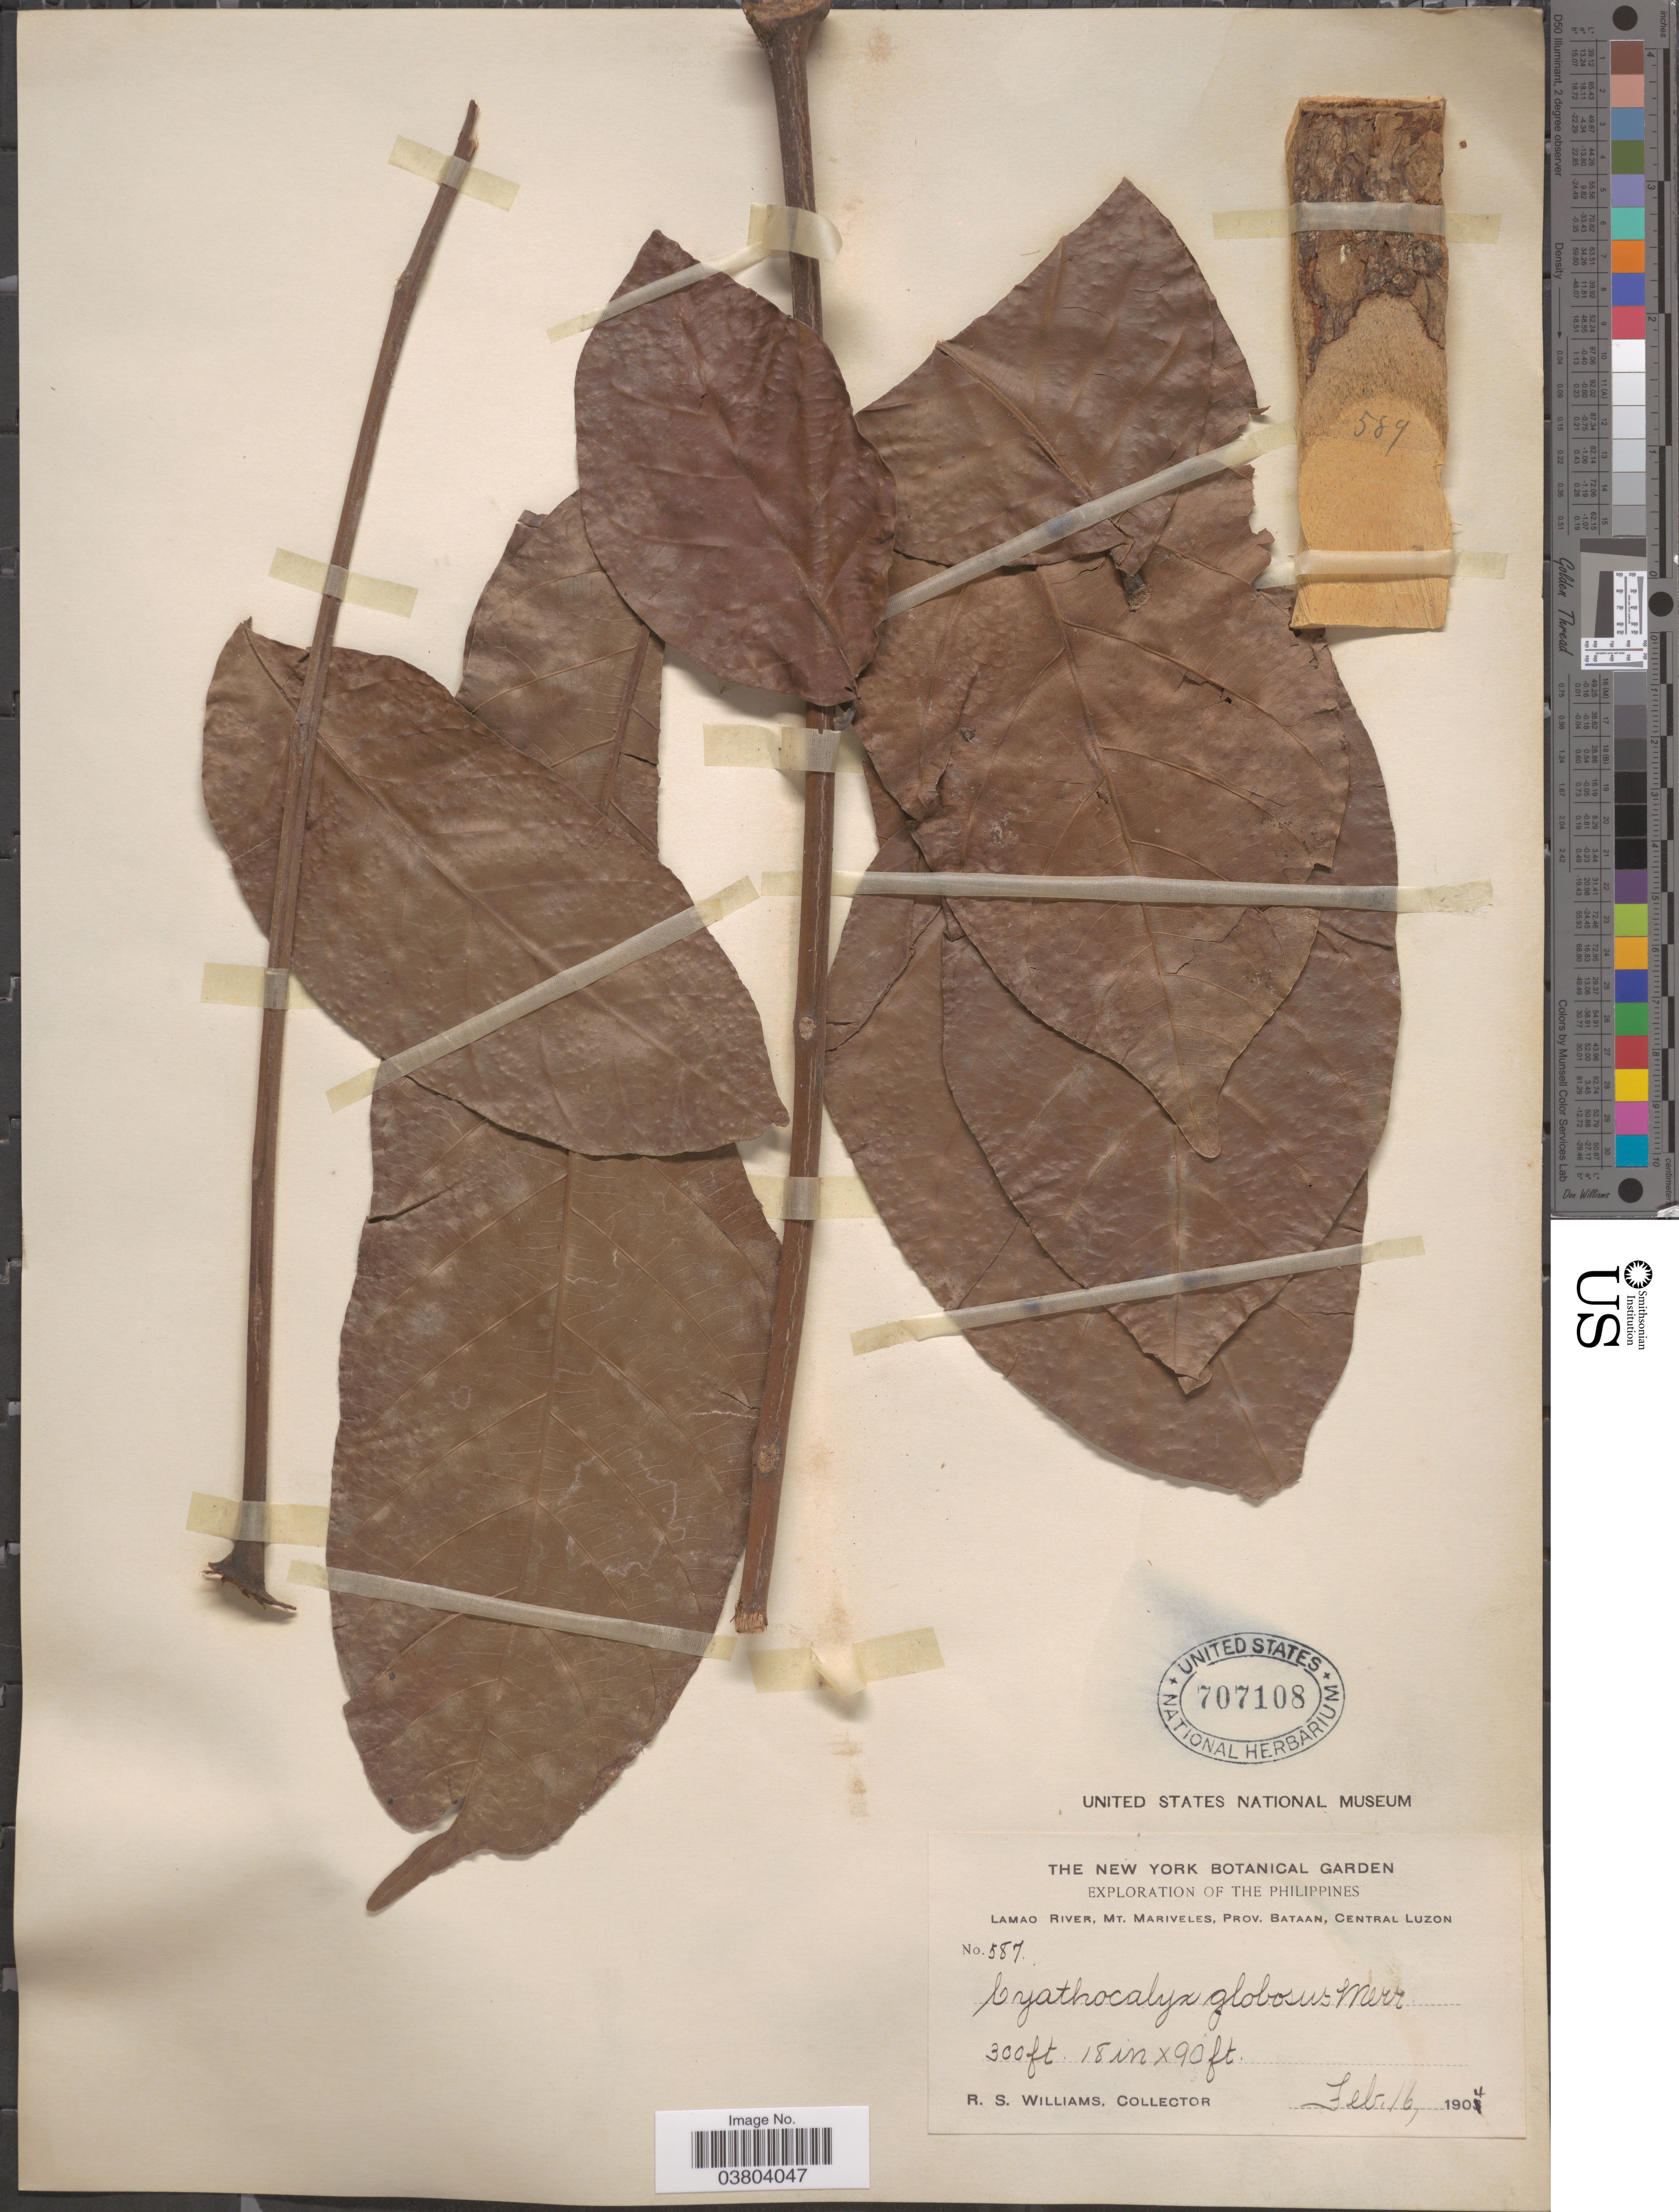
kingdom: Plantae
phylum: Tracheophyta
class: Magnoliopsida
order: Magnoliales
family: Annonaceae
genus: Cyathocalyx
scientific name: Cyathocalyx globosus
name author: Merr.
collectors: R. S. Williams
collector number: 587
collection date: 1904-02-16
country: Philippines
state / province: Central Luzon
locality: Lamao River, Mt. Mariveles, Prov. of Bataan, Central Luzon.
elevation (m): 91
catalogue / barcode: US 707108